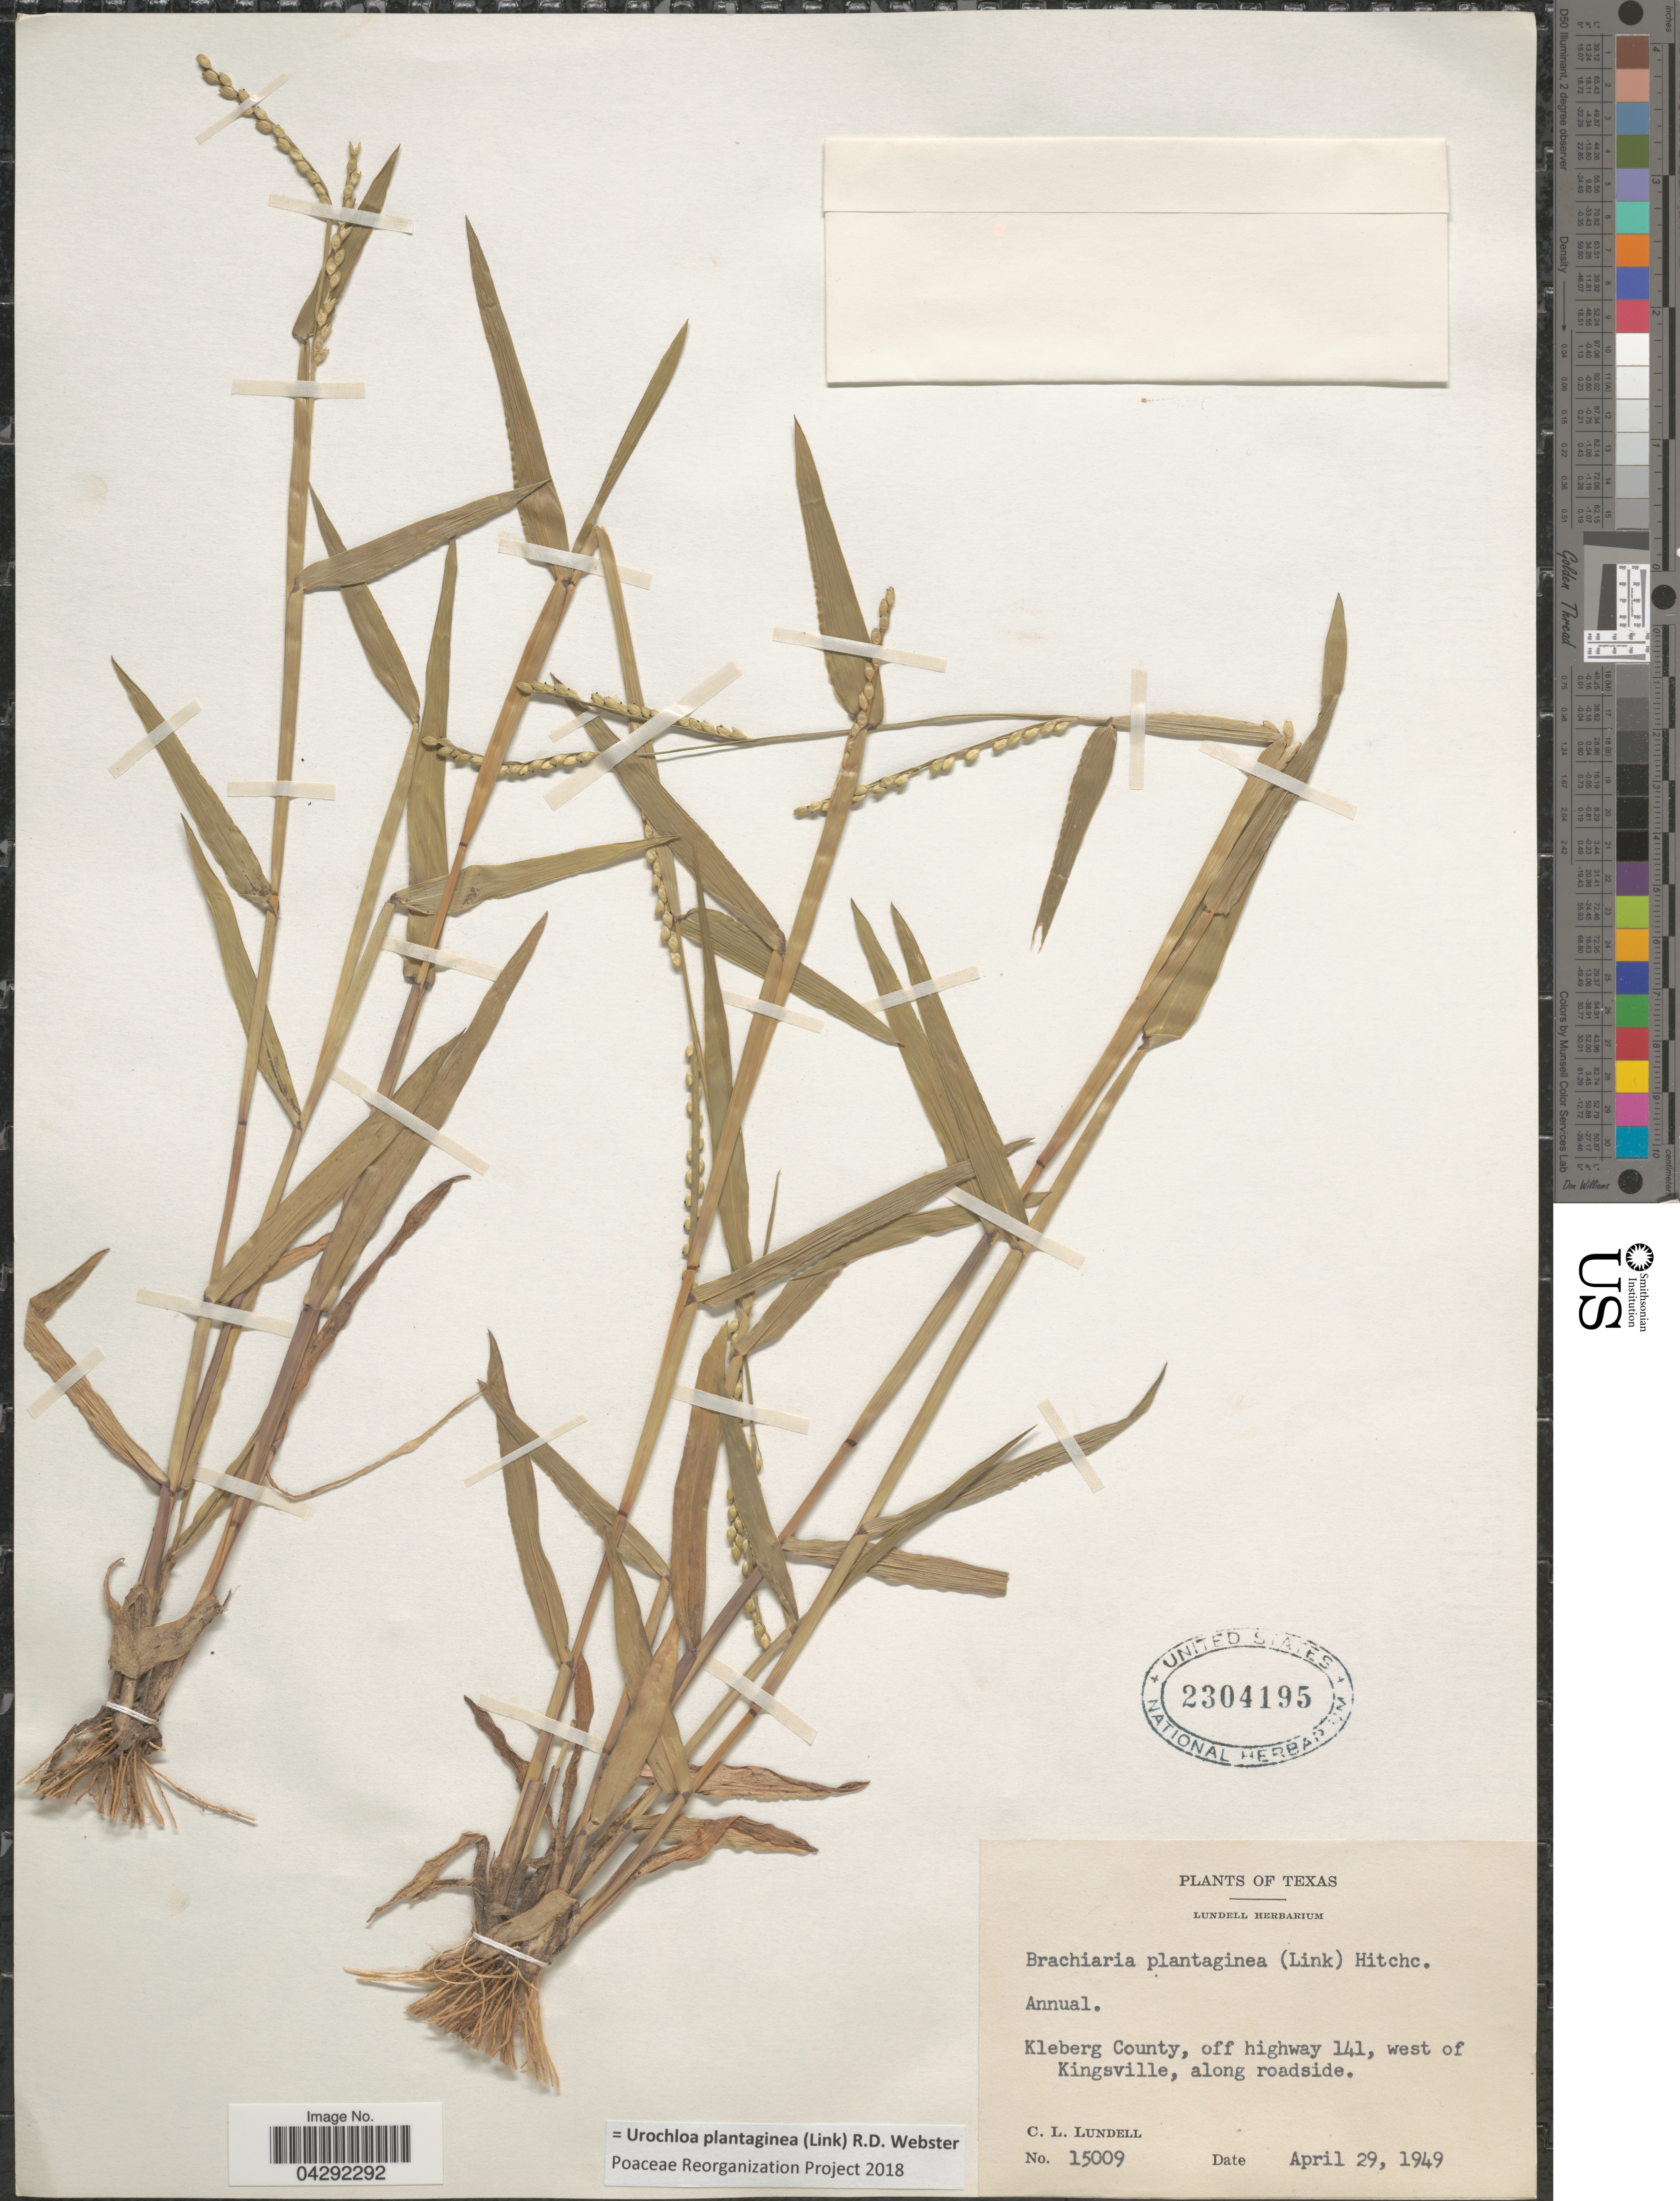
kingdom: Plantae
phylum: Tracheophyta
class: Liliopsida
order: Poales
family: Poaceae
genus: Urochloa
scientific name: Urochloa plantaginea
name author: (Link) R.D. Webster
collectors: C. L. Lundell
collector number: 15009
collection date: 1949-04-29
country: United States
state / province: Texas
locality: Kleberg County, off highway 141, west of Kingsville, along roadside.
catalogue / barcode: US 2304195